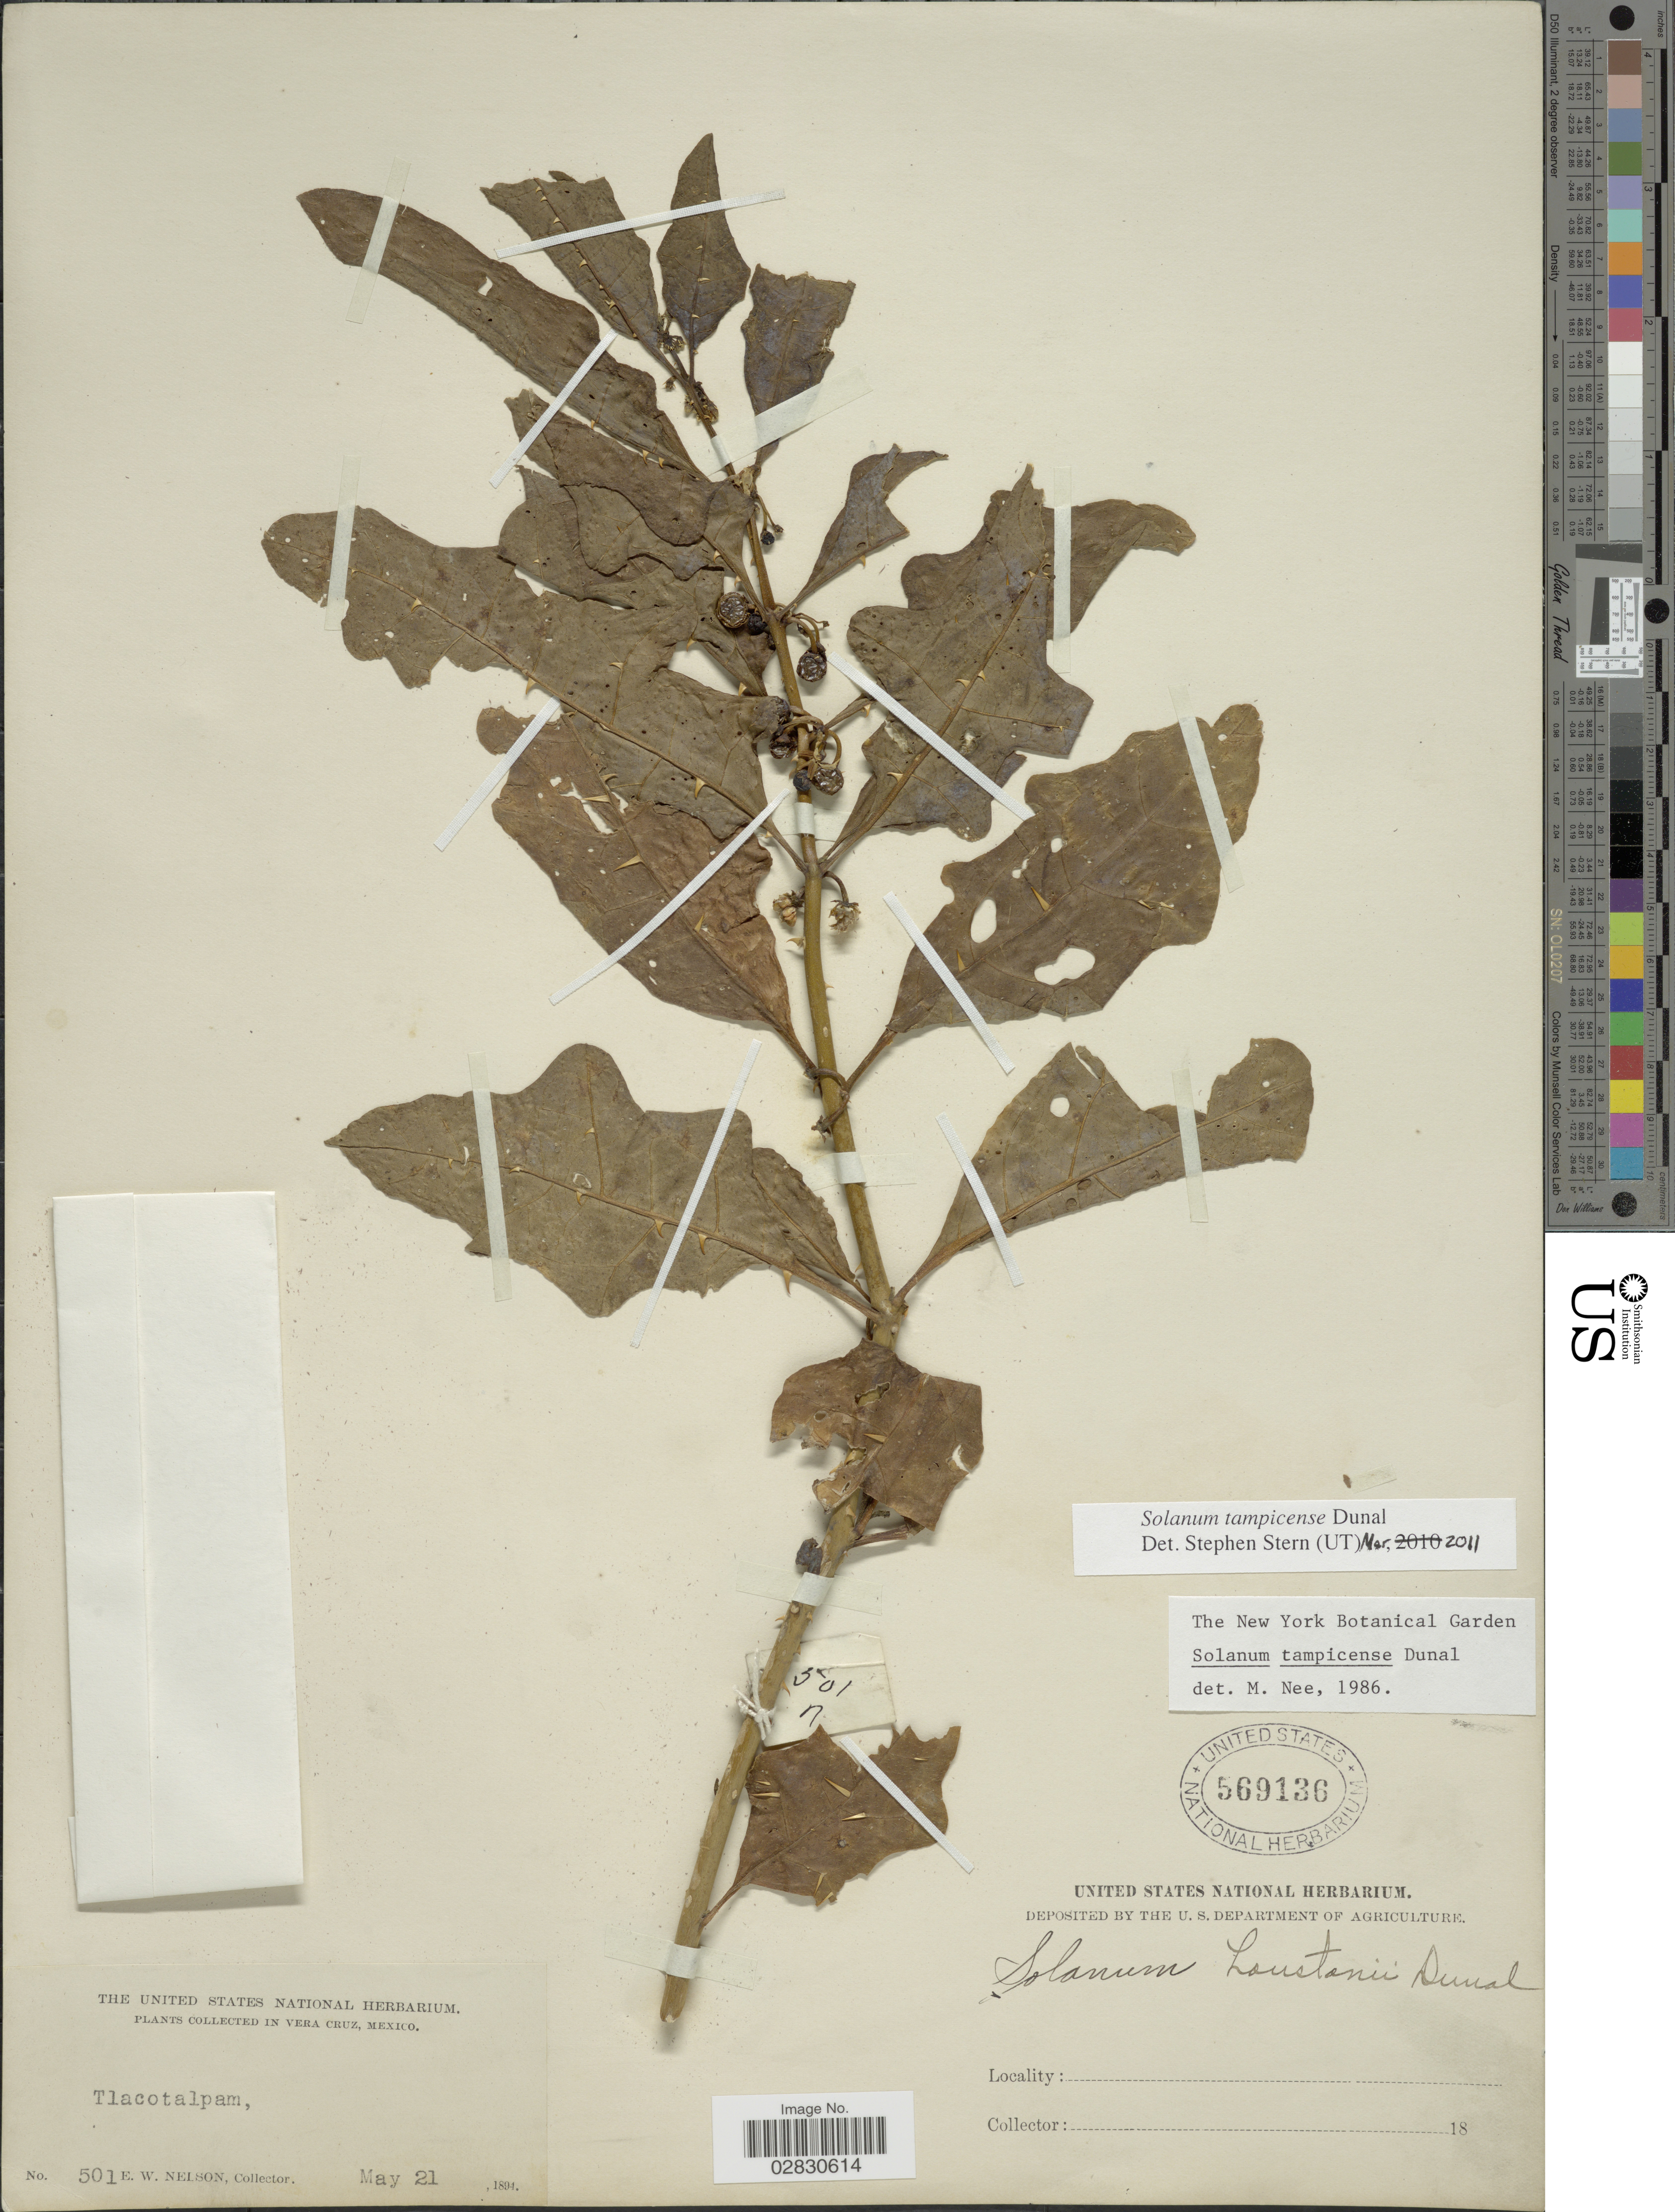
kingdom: Plantae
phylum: Tracheophyta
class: Magnoliopsida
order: Solanales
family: Solanaceae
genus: Solanum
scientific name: Solanum tampicense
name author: Dunal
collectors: E. W. Nelson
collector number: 501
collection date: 1894-05-21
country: Mexico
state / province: Veracruz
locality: Vera Cruz. Tlacotalpam.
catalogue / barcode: US 569136